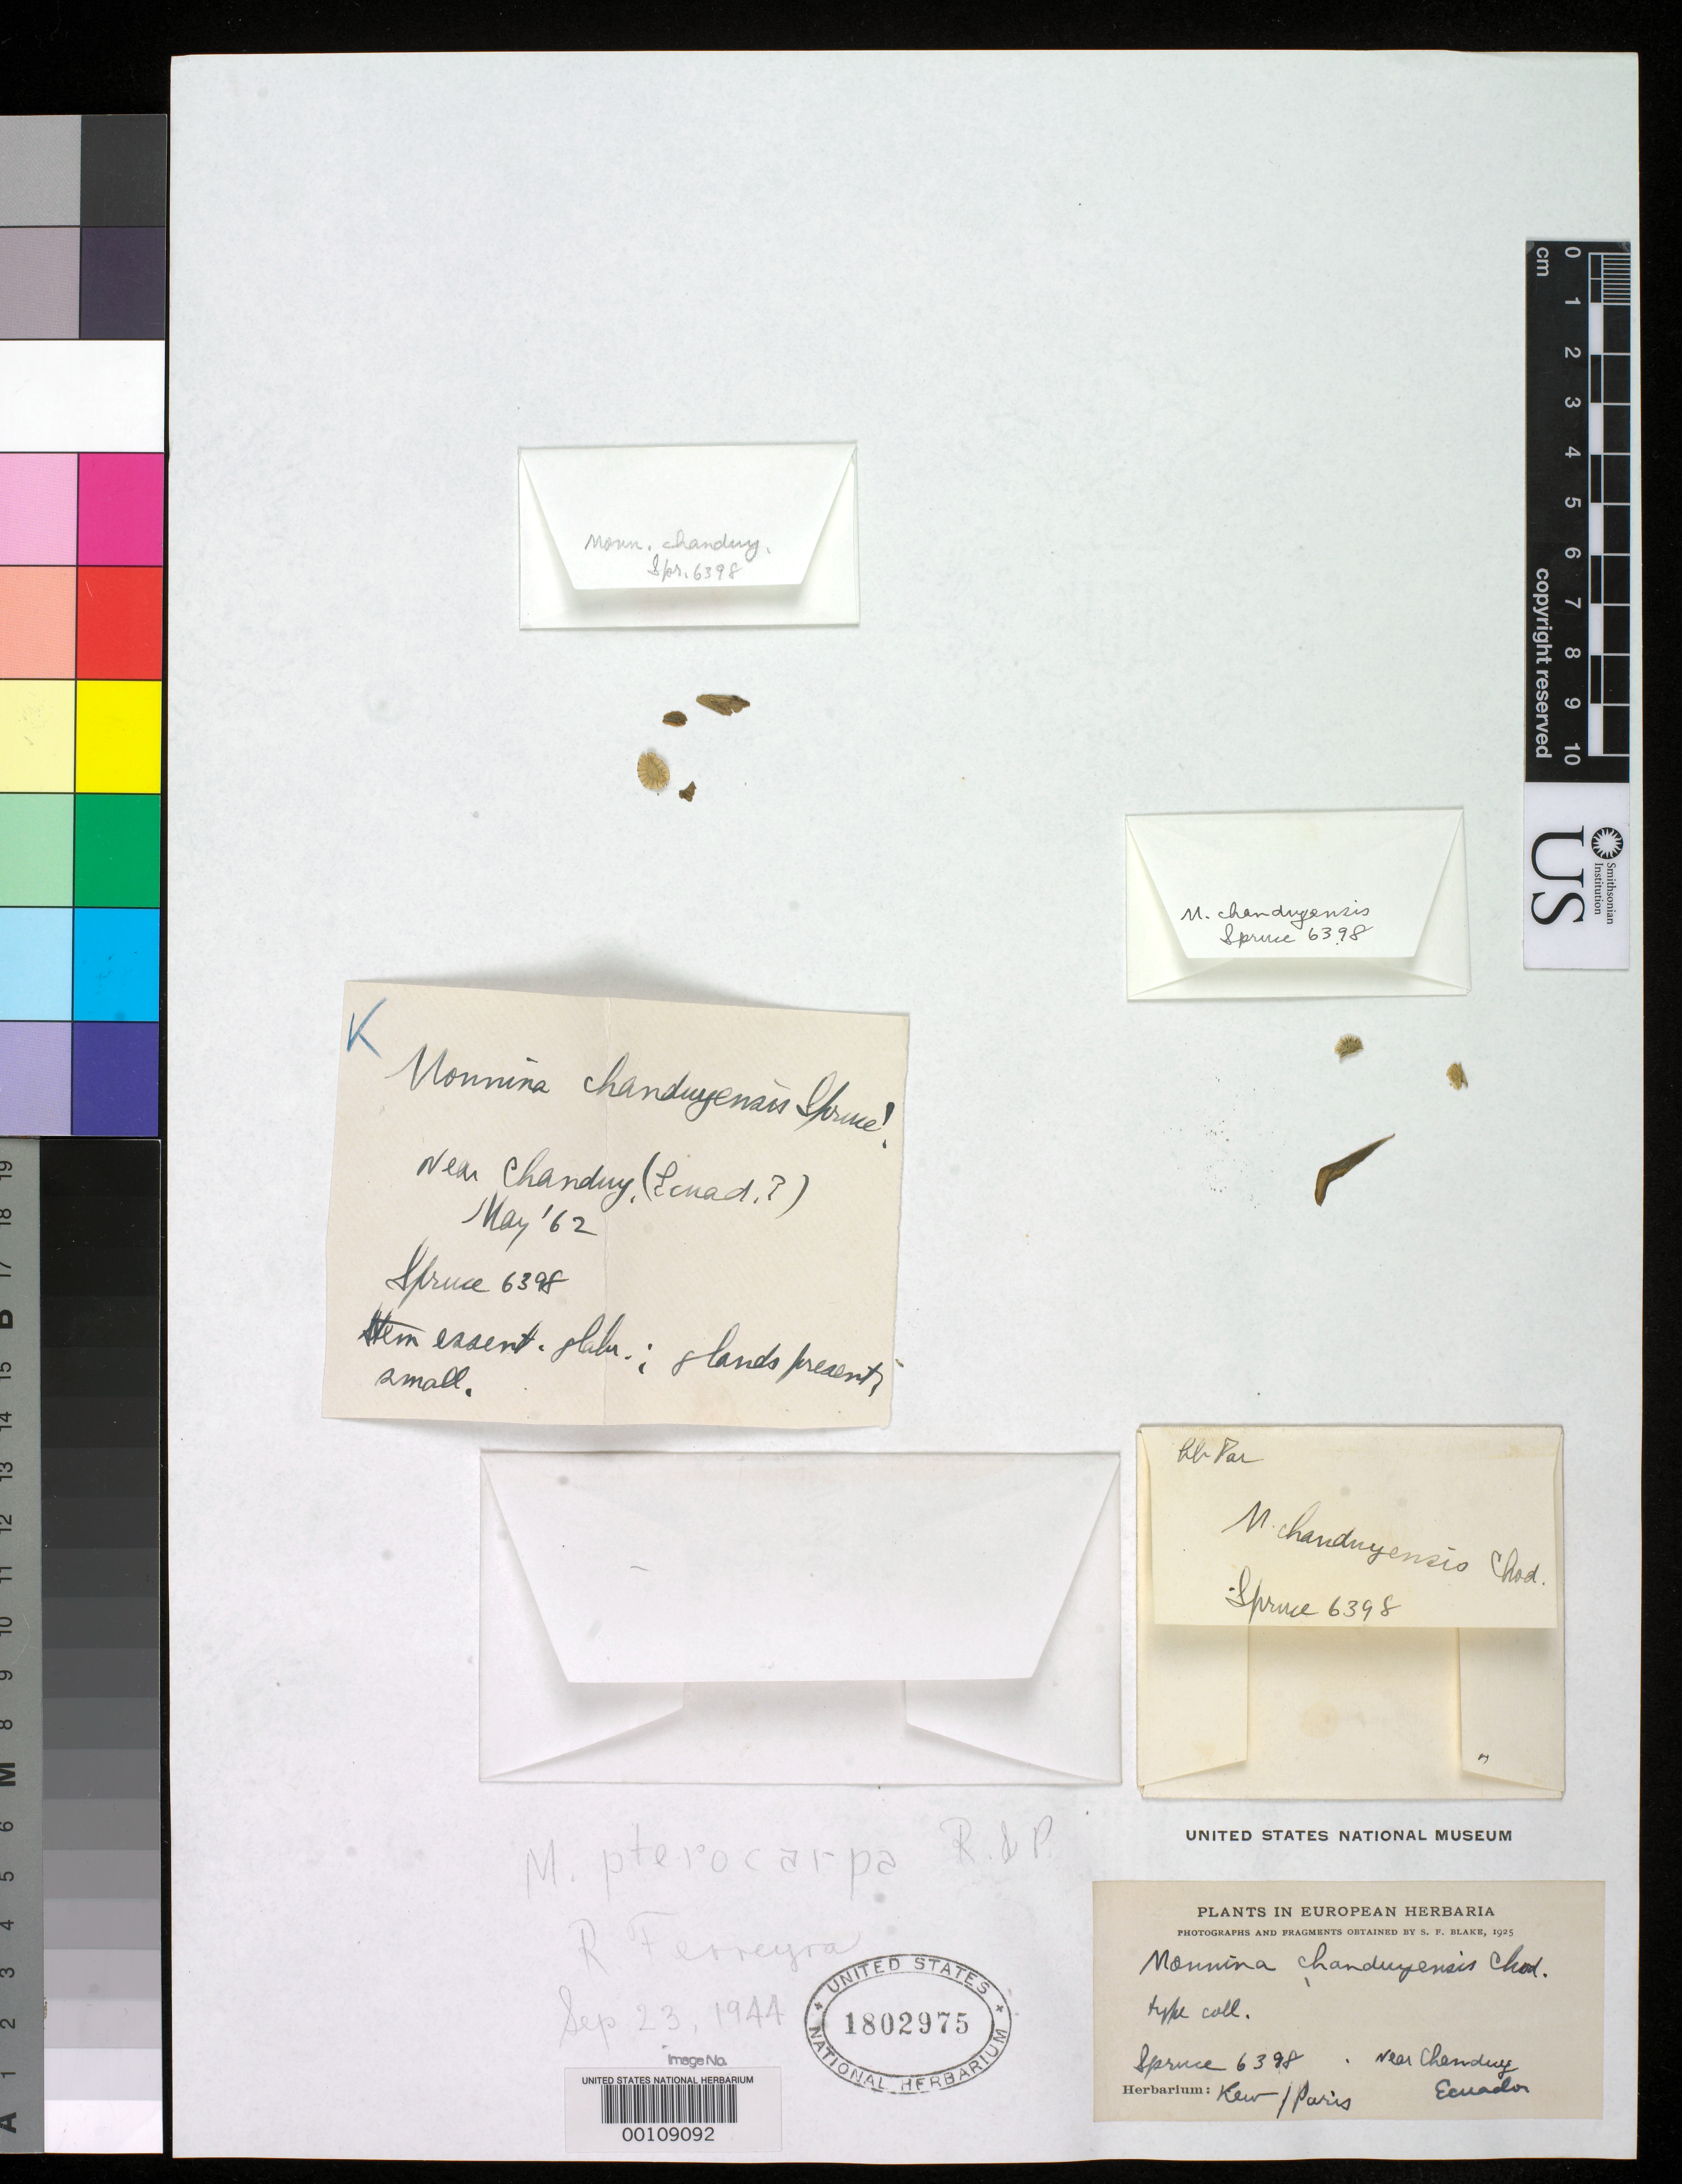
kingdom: Plantae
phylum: Tracheophyta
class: Magnoliopsida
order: Fabales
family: Polygalaceae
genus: Monnina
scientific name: Monnina chanduyensis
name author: Chodat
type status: Isotype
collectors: R. Spruce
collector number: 6398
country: Ecuador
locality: Near Chanduy.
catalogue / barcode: US 1802975